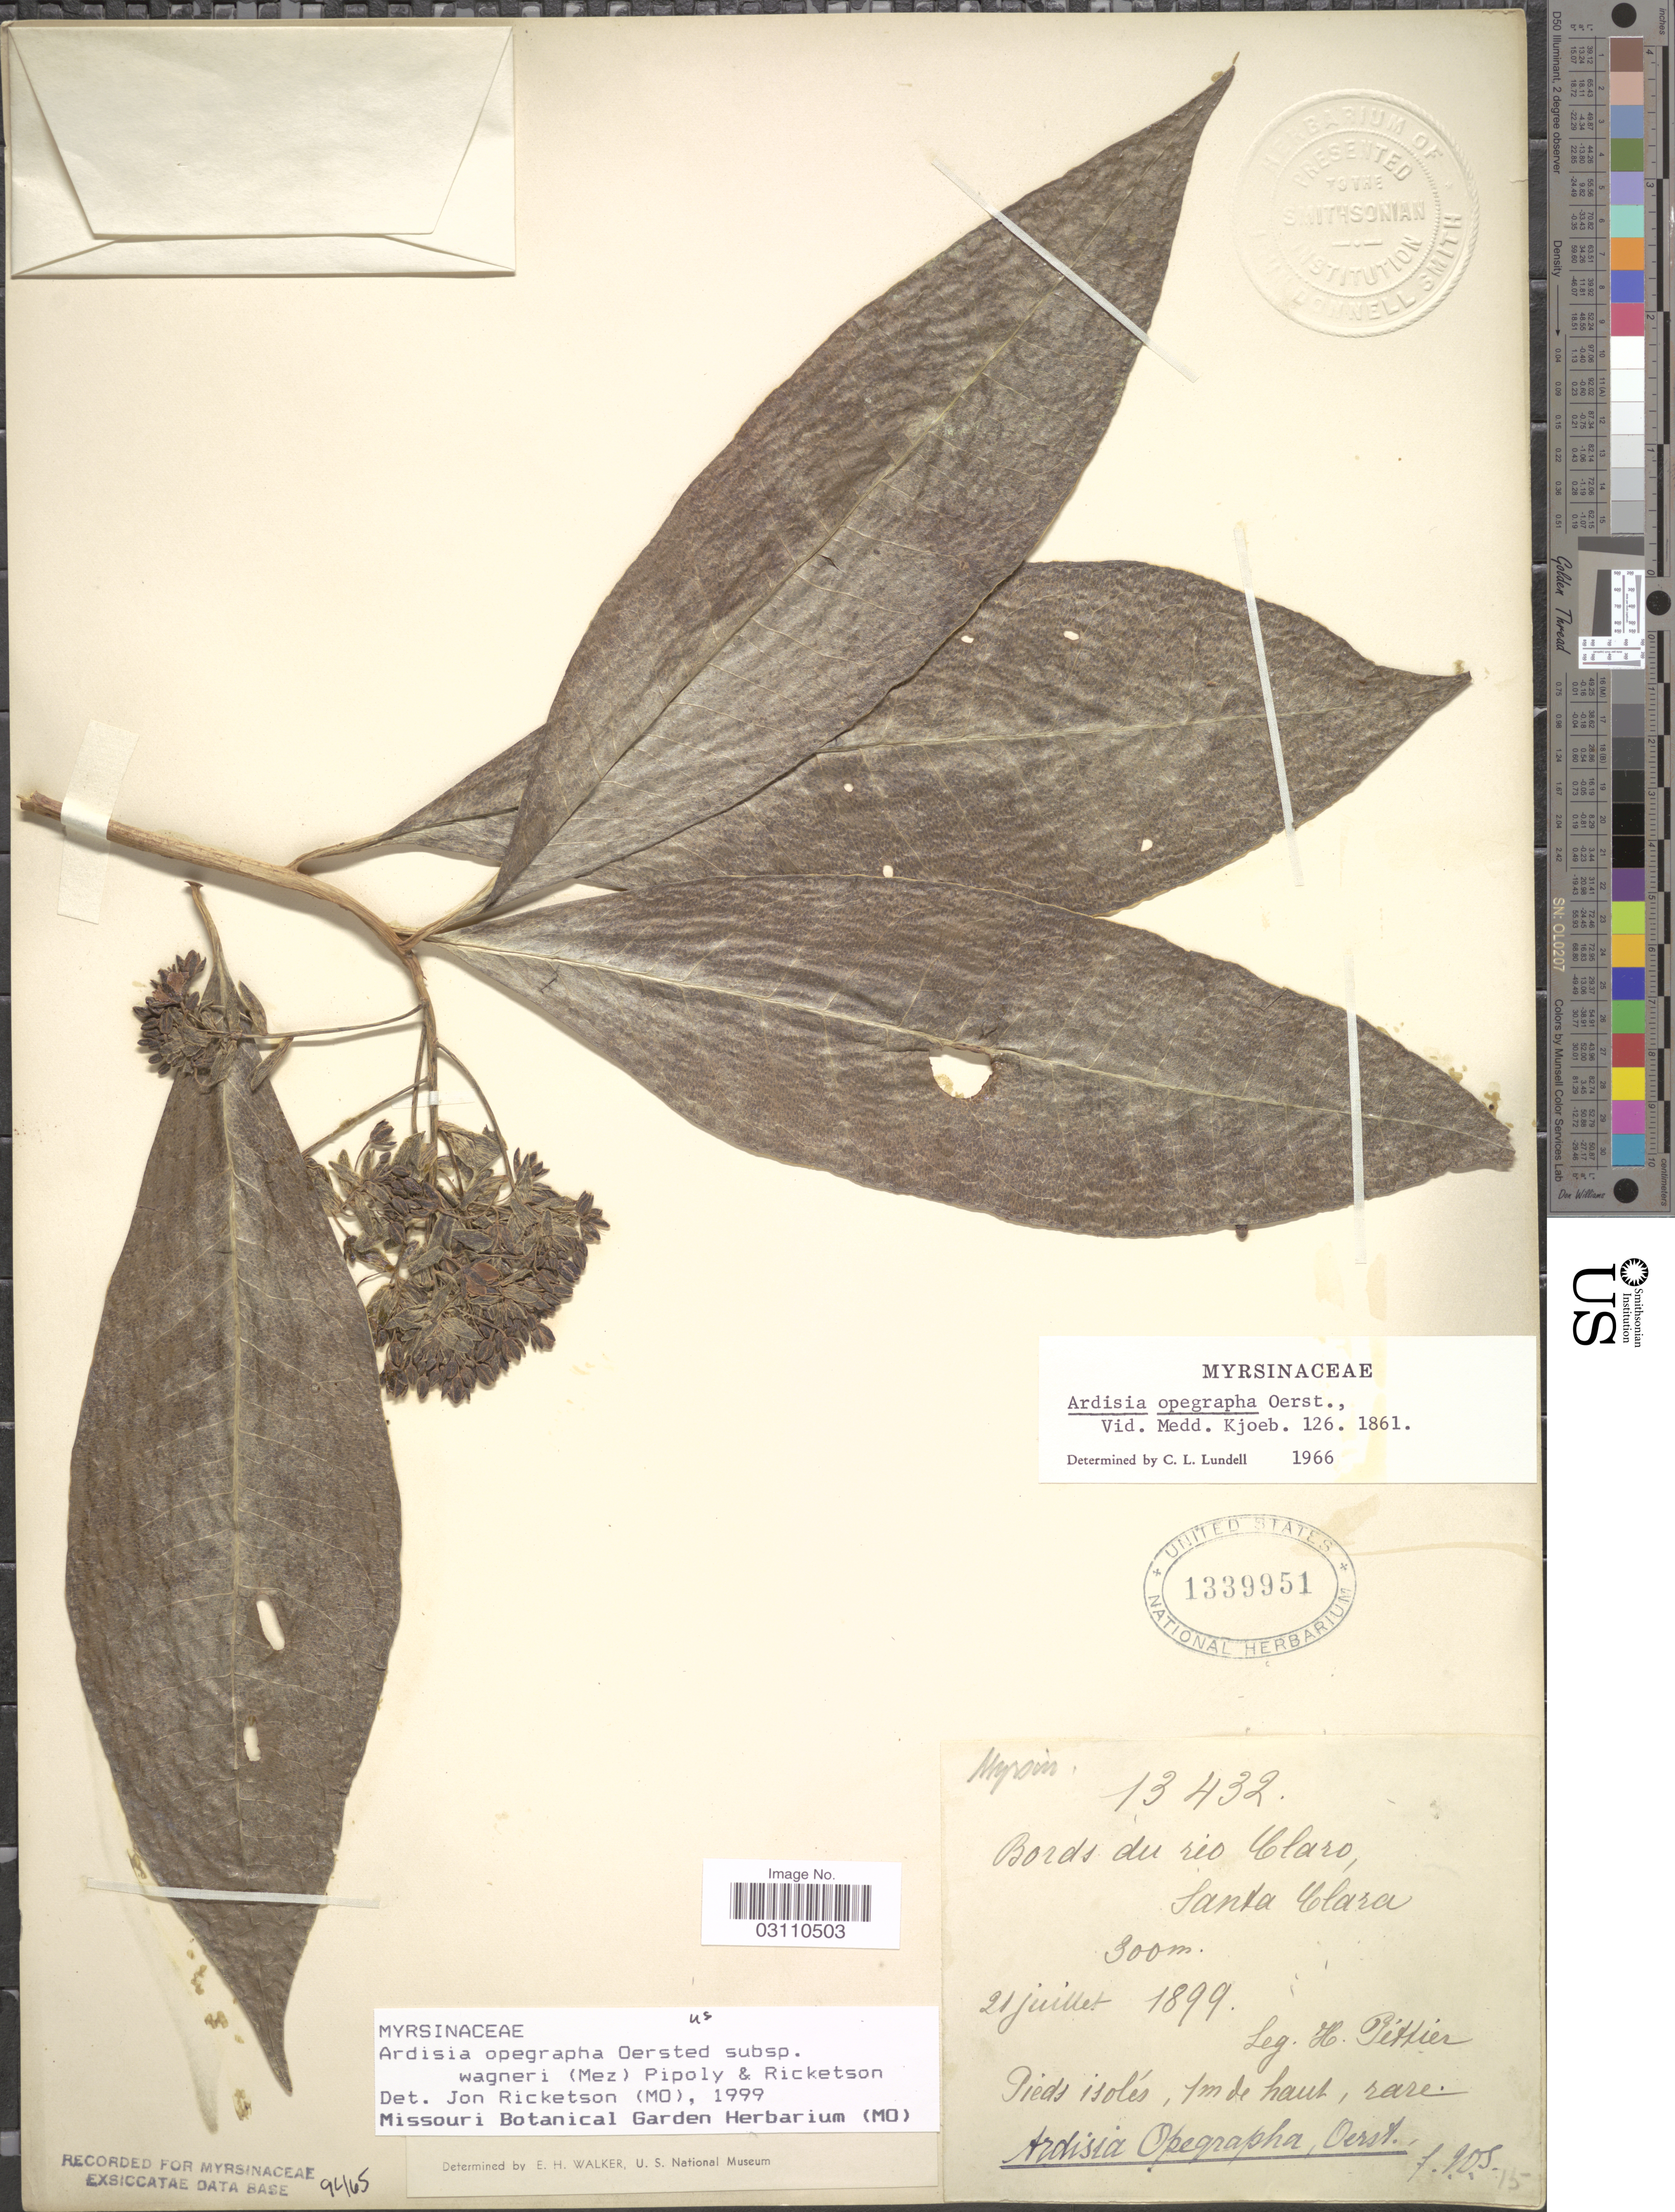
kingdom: Plantae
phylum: Tracheophyta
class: Magnoliopsida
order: Ericales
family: Primulaceae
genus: Ardisia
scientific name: Ardisia opegrapha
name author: Oerst.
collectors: H. F. Pittier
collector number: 13432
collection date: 1899-07-21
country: Costa Rica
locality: Bords du rio Claro, Santa Clara.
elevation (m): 300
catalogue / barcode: US 1339951